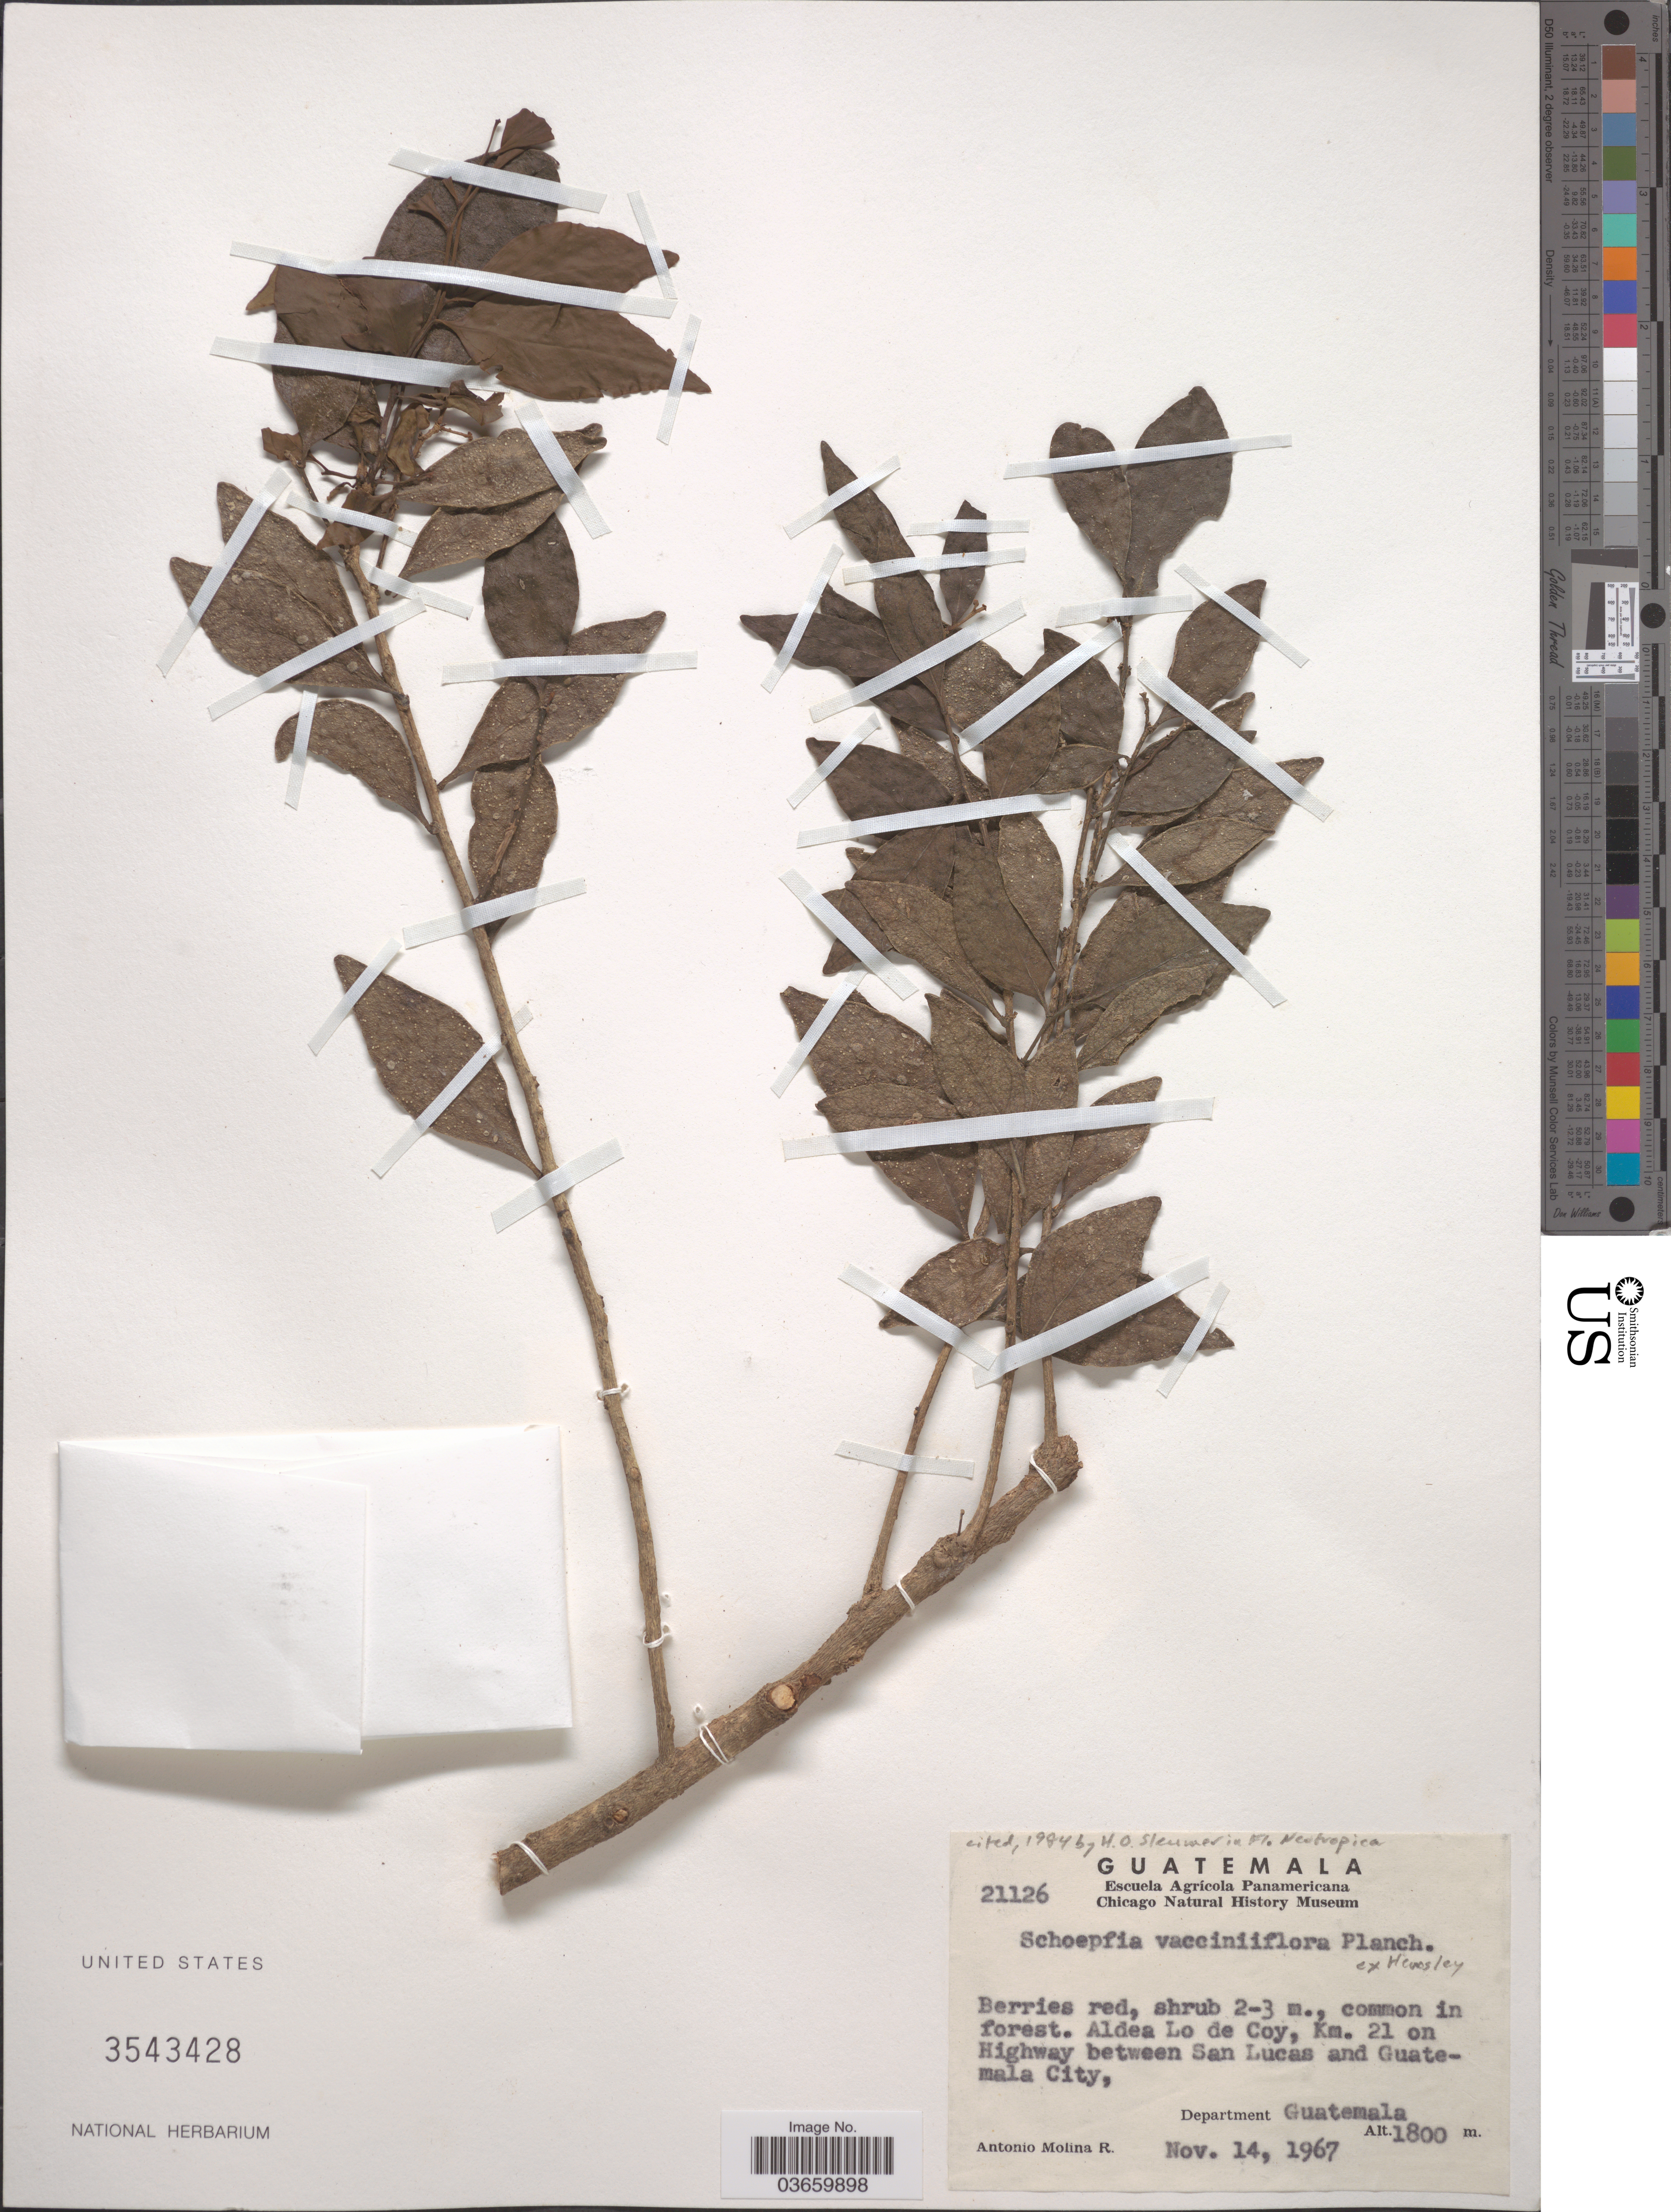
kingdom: Plantae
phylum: Tracheophyta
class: Magnoliopsida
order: Santalales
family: Schoepfiaceae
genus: Schoepfia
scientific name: Schoepfia vacciniiflora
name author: Planch. ex Hemsl.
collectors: A. Molina R.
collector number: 21126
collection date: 1967-11-14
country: Guatemala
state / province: Guatemala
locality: Aldea Lo de Coy, Km. 21 on Highway between San Lucas and Guatemala City, Department Guatemala.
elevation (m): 1800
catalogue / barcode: US 3543428